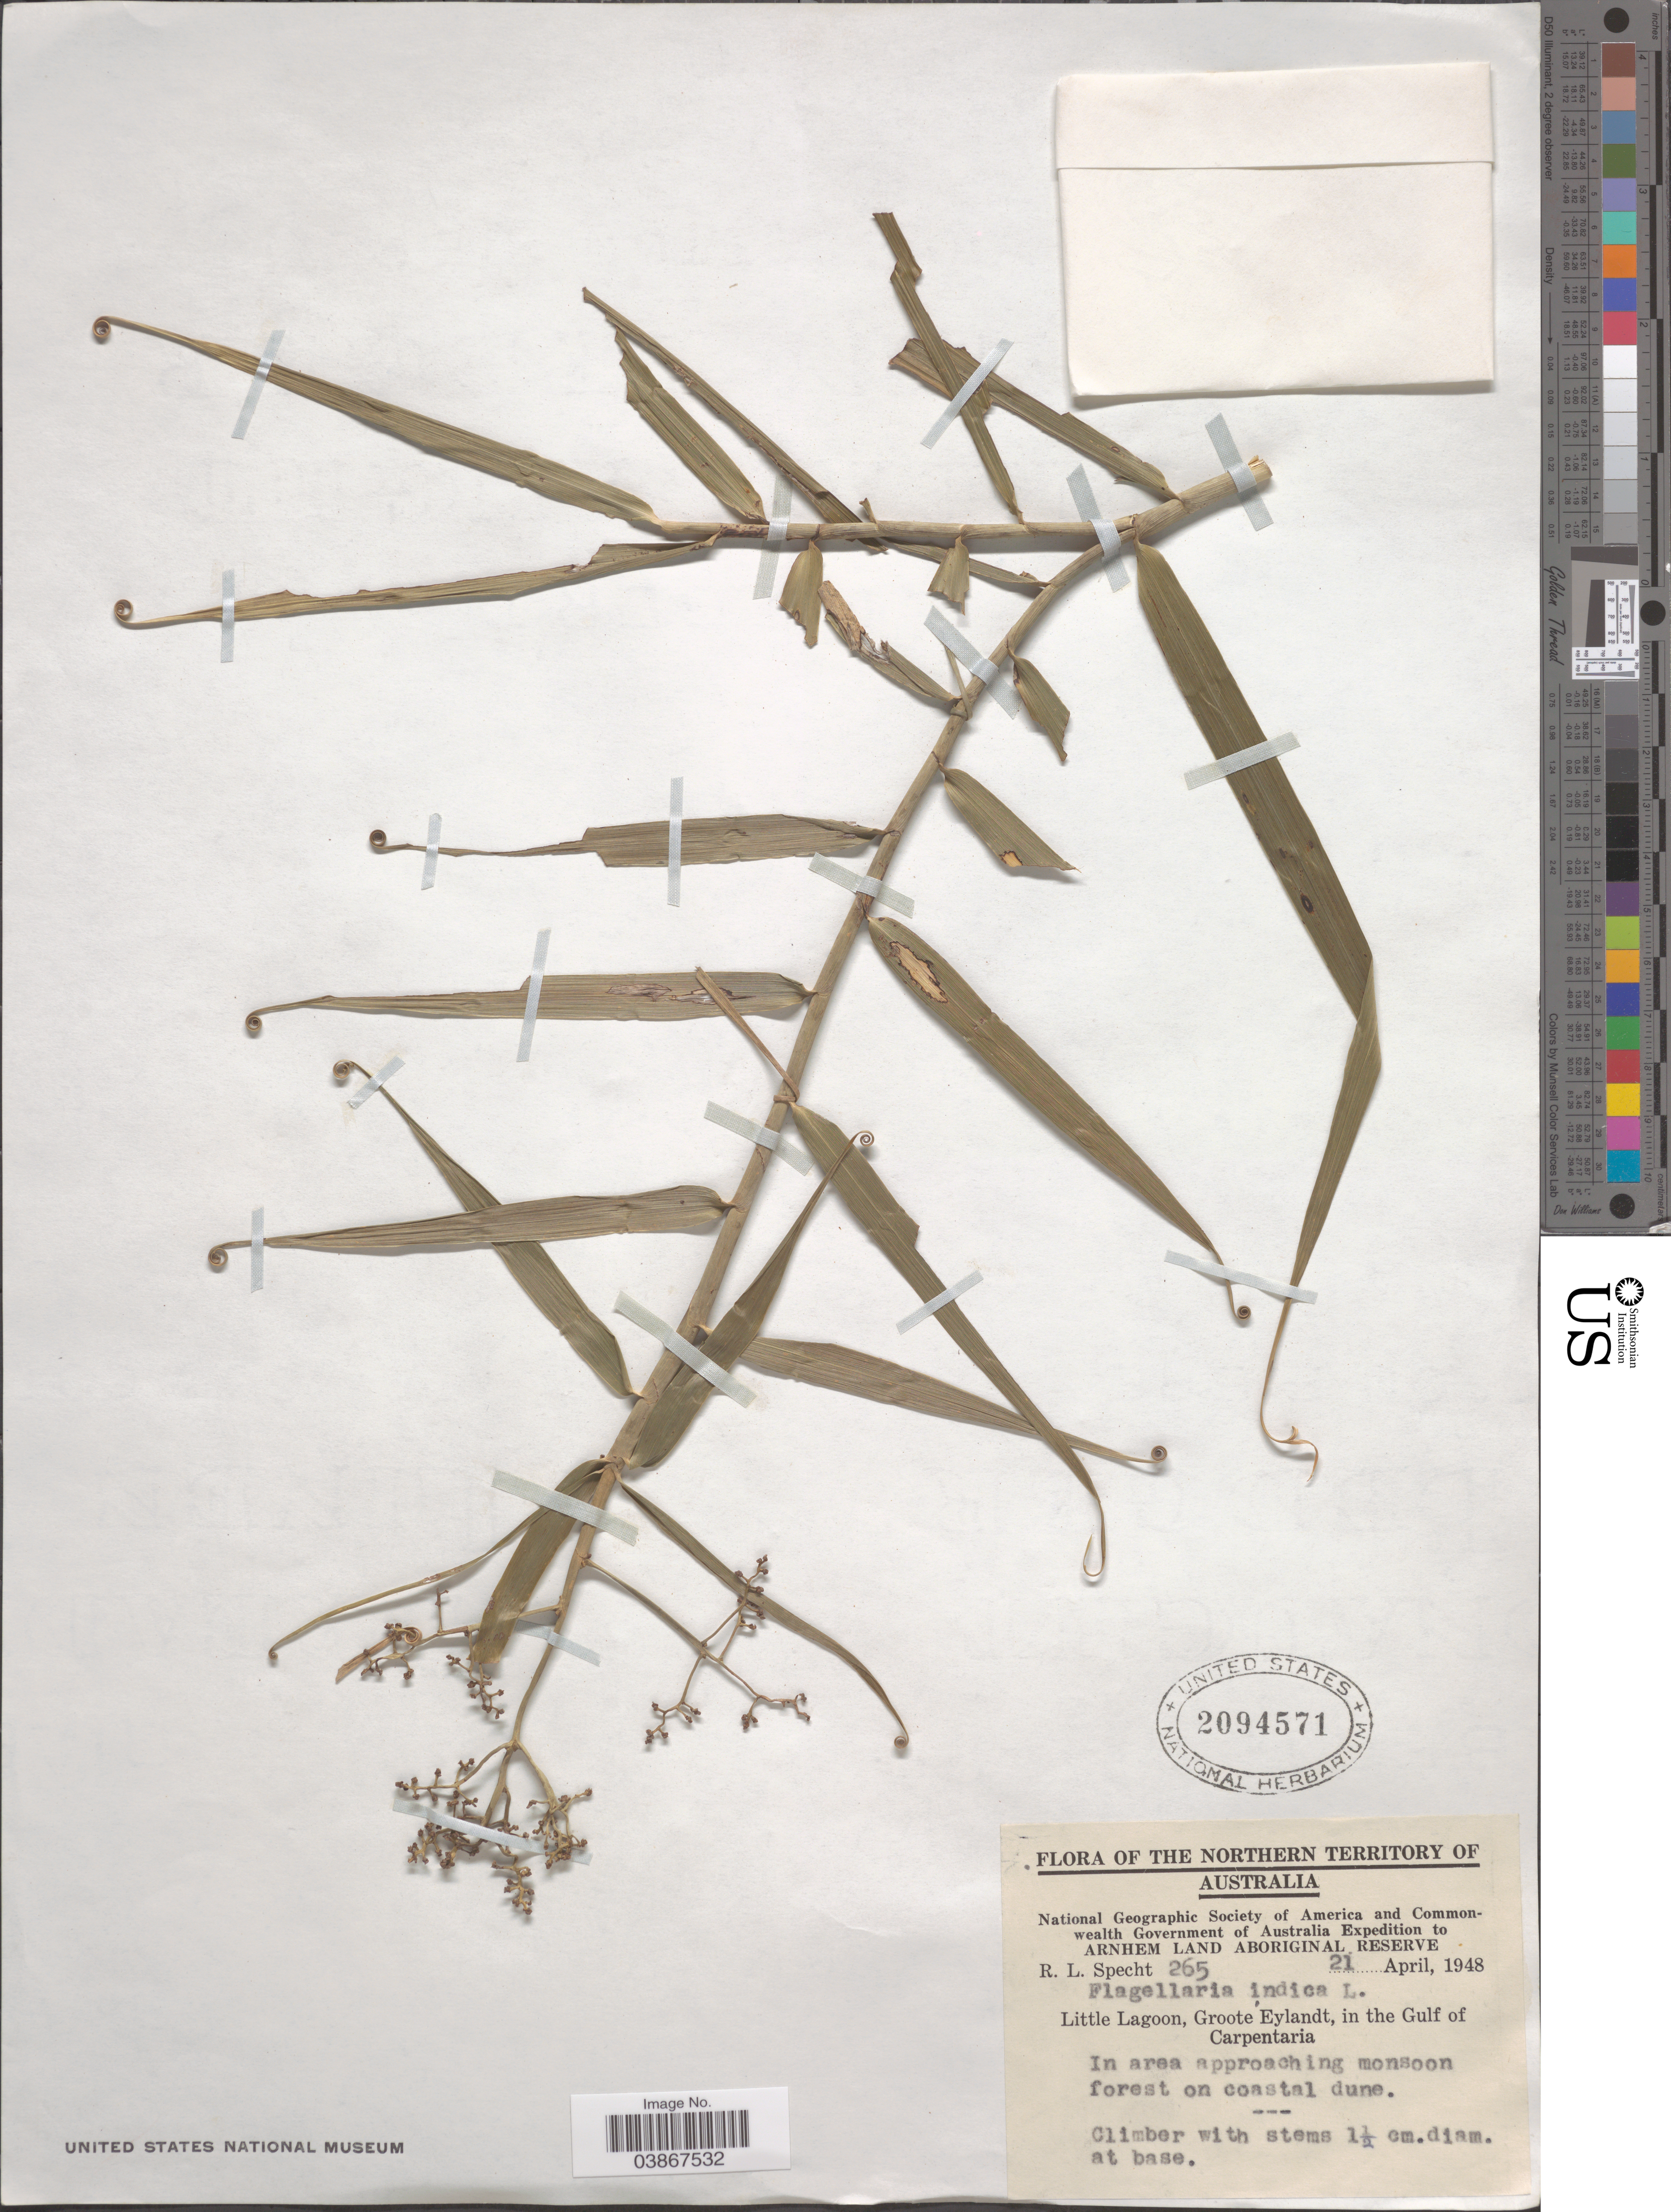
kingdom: Plantae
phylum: Tracheophyta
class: Liliopsida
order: Poales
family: Flagellariaceae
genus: Flagellaria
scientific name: Flagellaria indica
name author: L.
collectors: R. L. Specht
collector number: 265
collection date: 1948-04-21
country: Australia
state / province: Northern Territory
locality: The Northern Territory of Australia. Arnhem Land Aboriginal Reserve. Little Lagoon, Groote Eylandt, in the Gulf of Carpentaria.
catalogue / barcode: US 2094571